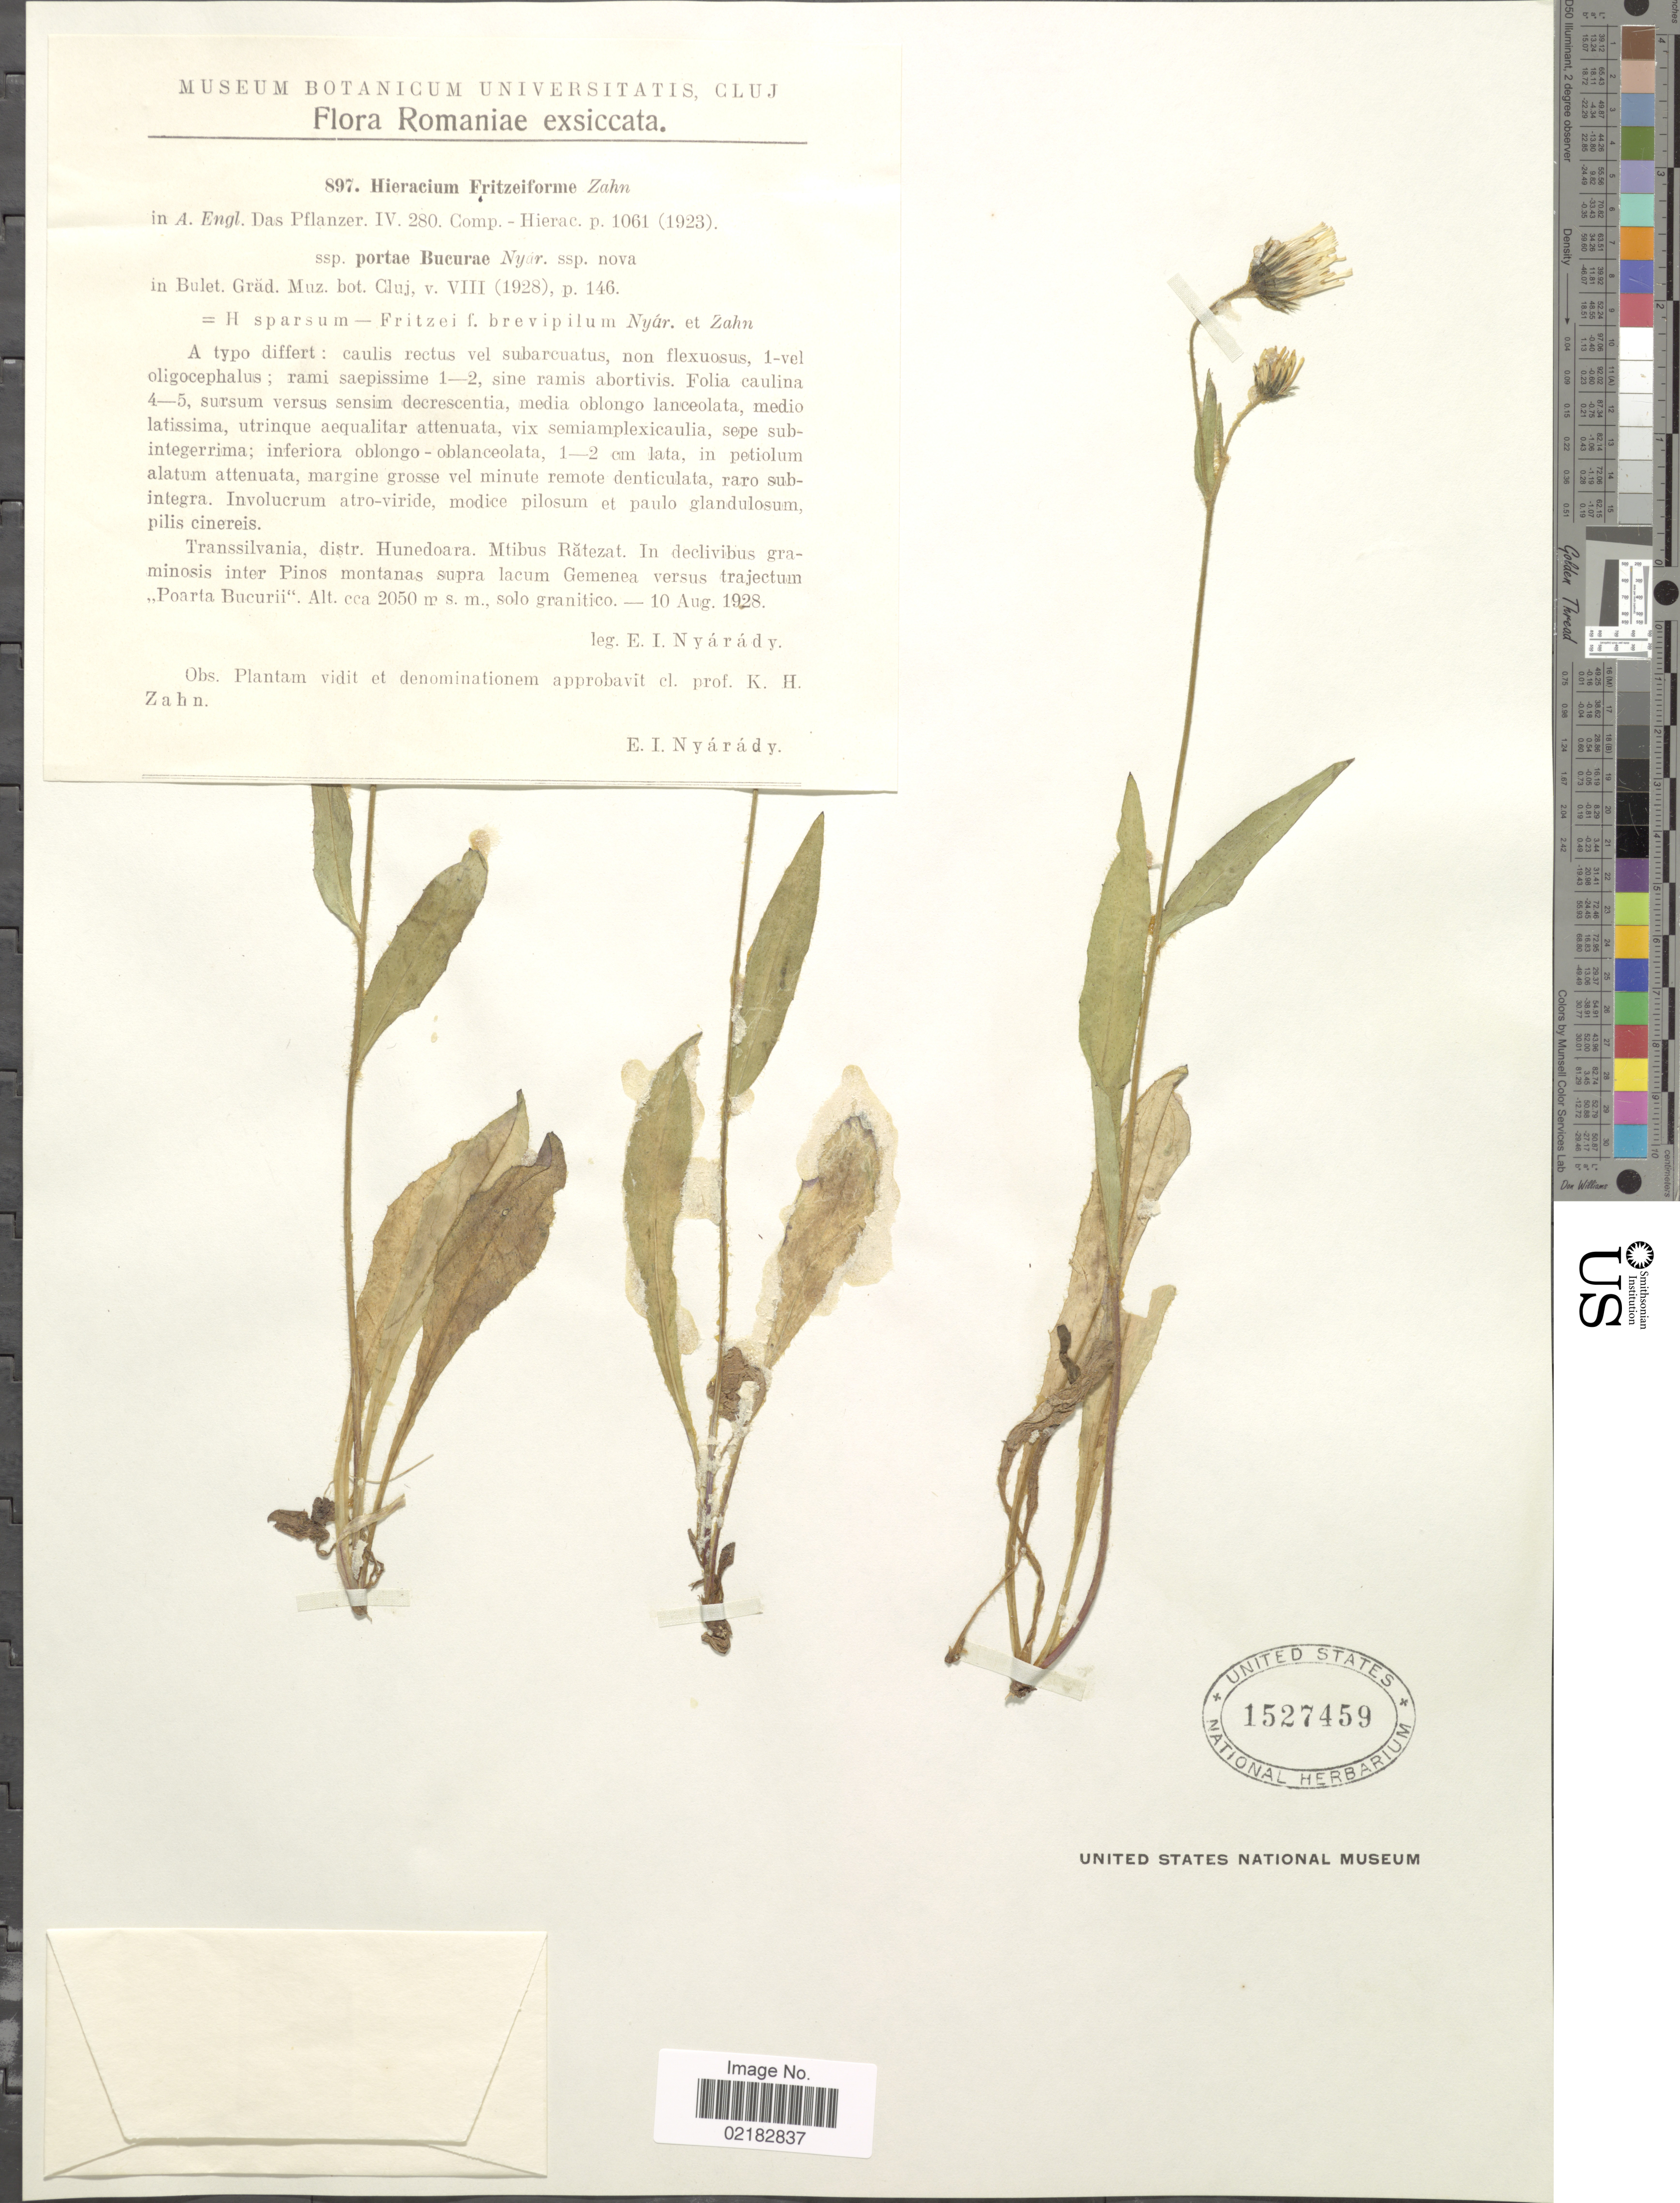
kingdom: Plantae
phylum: Tracheophyta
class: Magnoliopsida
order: Asterales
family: Asteraceae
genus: Hieracium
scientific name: Hieracium fritzeiforme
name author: Zahn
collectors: E. Nyárády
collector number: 897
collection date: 1928-08-10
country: Romania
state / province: Hunedoara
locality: Transsilvania, Mtibus Ratezat. In declivibus graminosis inter Pinos montanas supra lacum Gemenea versus trajectum Poarta Bucurii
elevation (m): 2050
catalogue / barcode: US 1527459